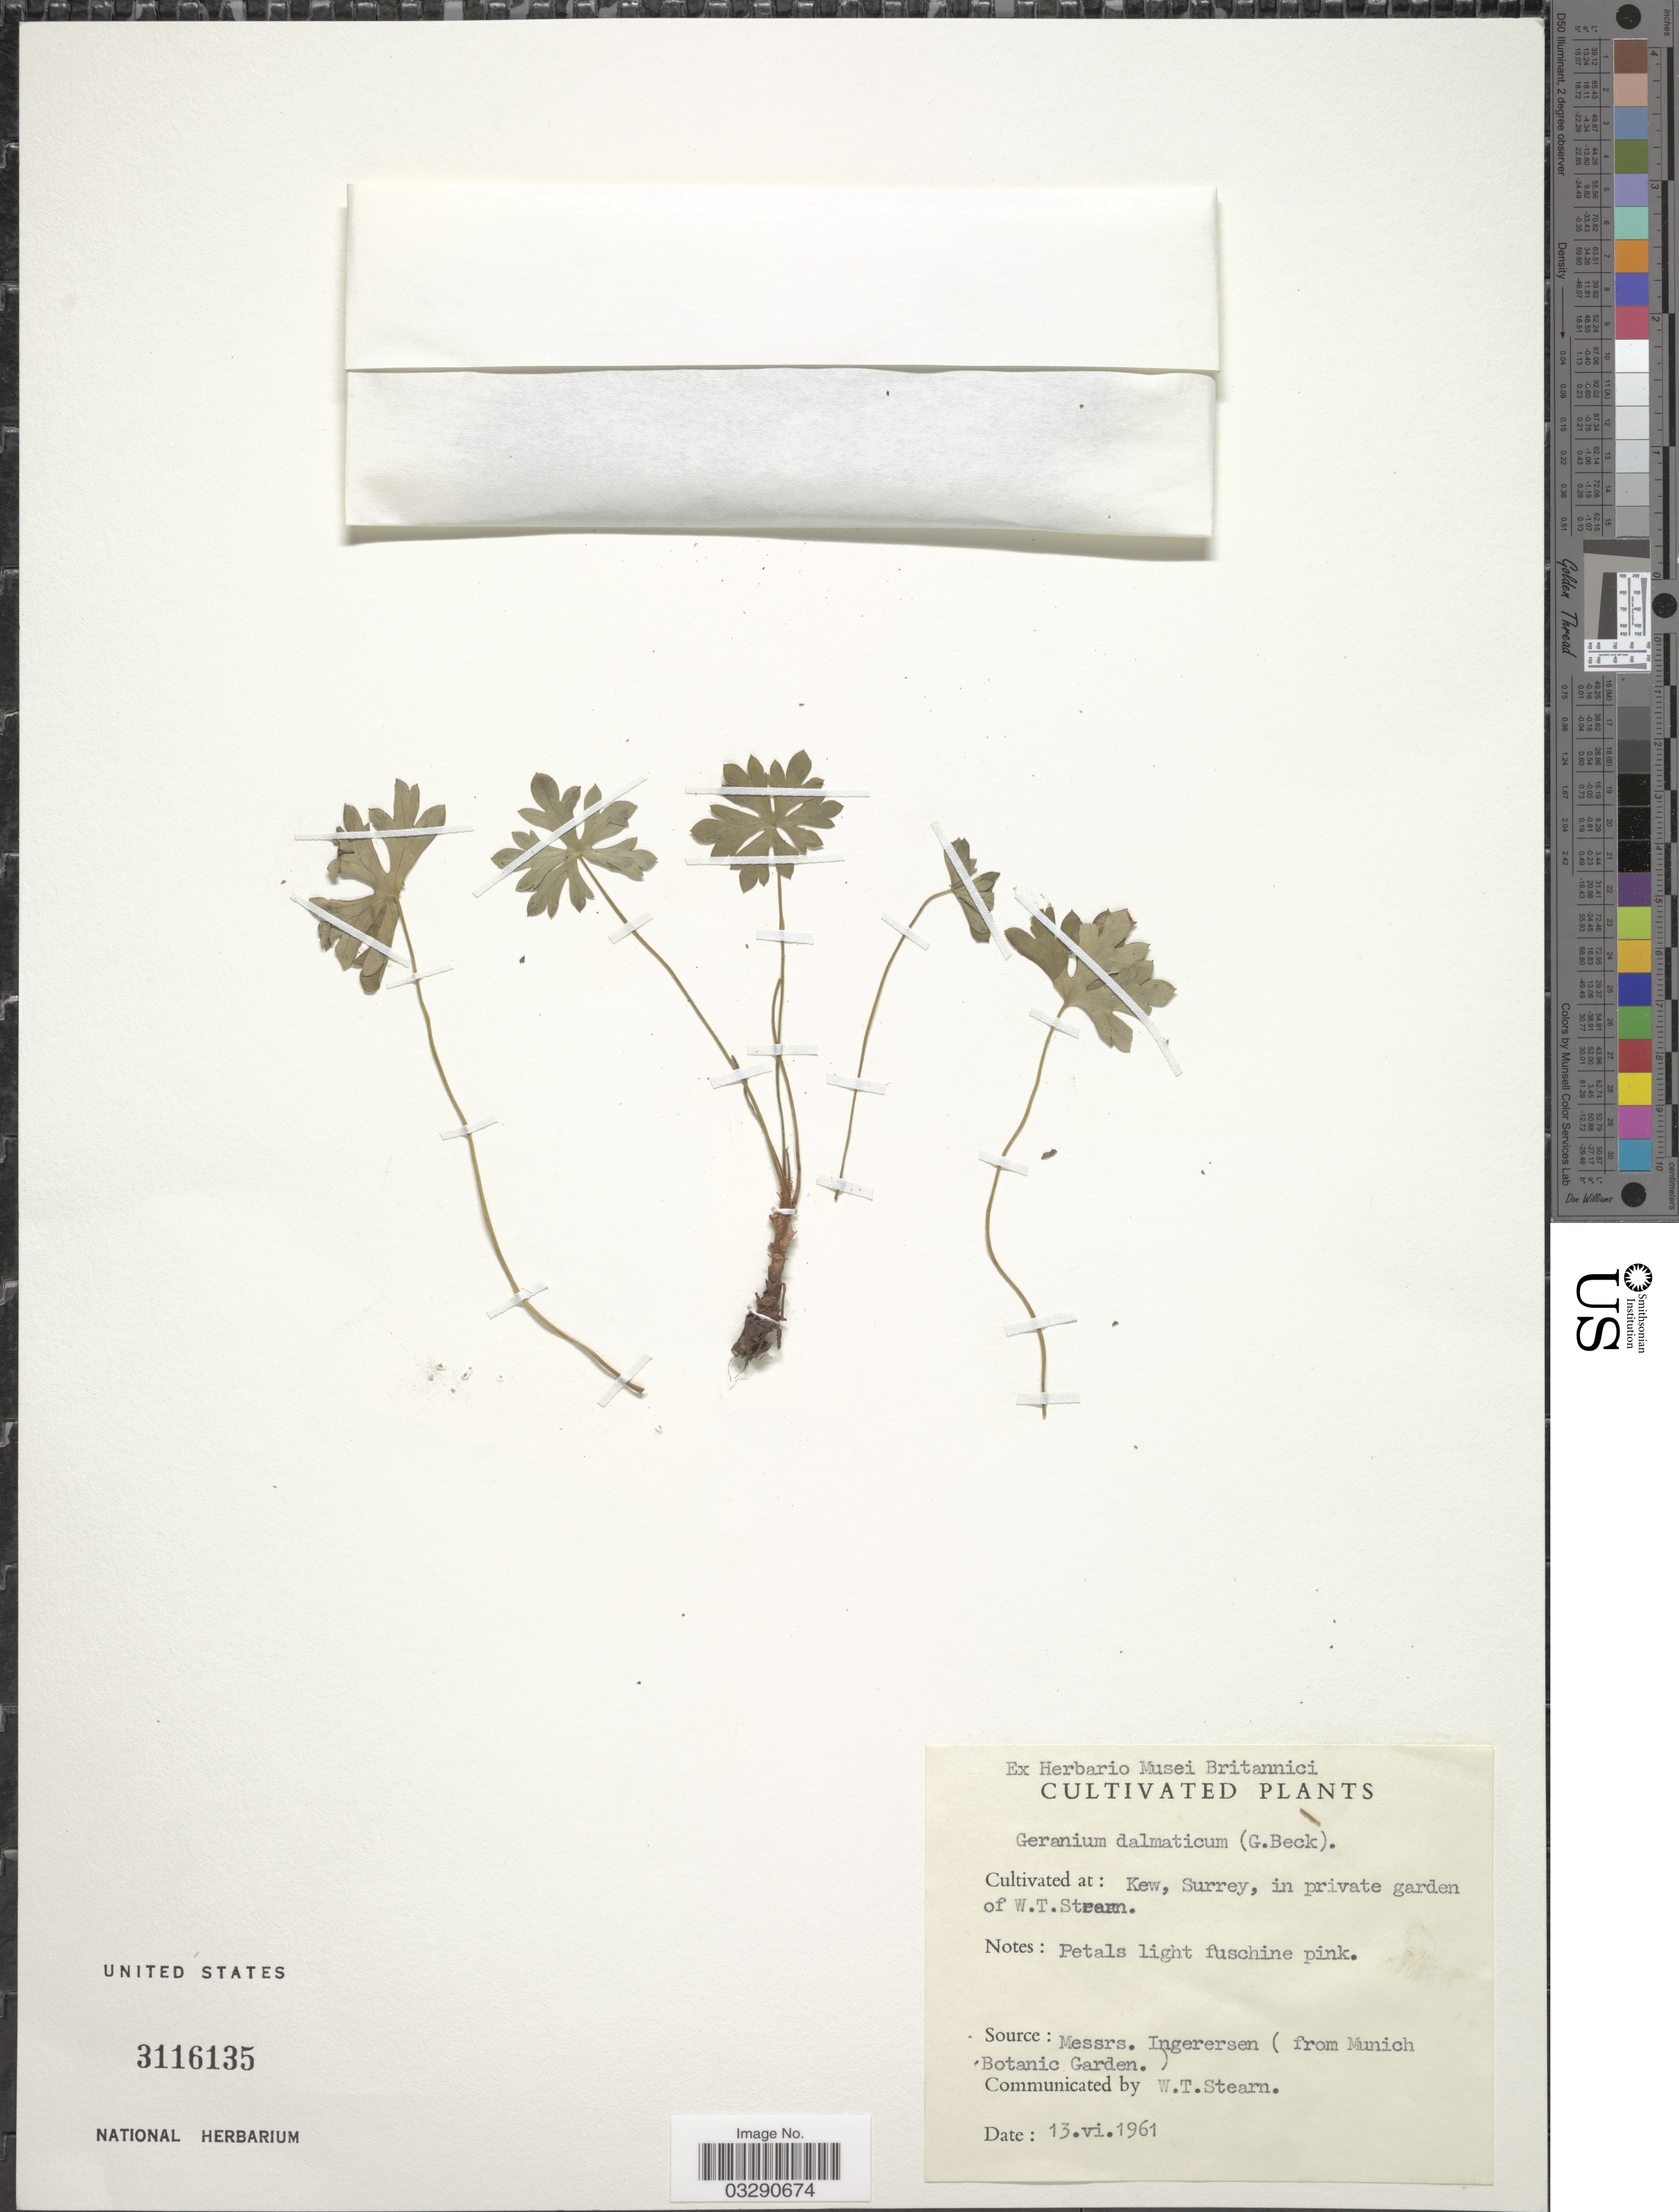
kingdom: Plantae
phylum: Tracheophyta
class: Magnoliopsida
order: Geraniales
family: Geraniaceae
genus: Geranium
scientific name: Geranium dalmaticum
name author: Rech. f.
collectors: W. T. Stearn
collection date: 1961-06-13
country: United Kingdom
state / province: England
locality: Kew, Surrey, in private garden of W. T. Stearn.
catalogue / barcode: US 3116135